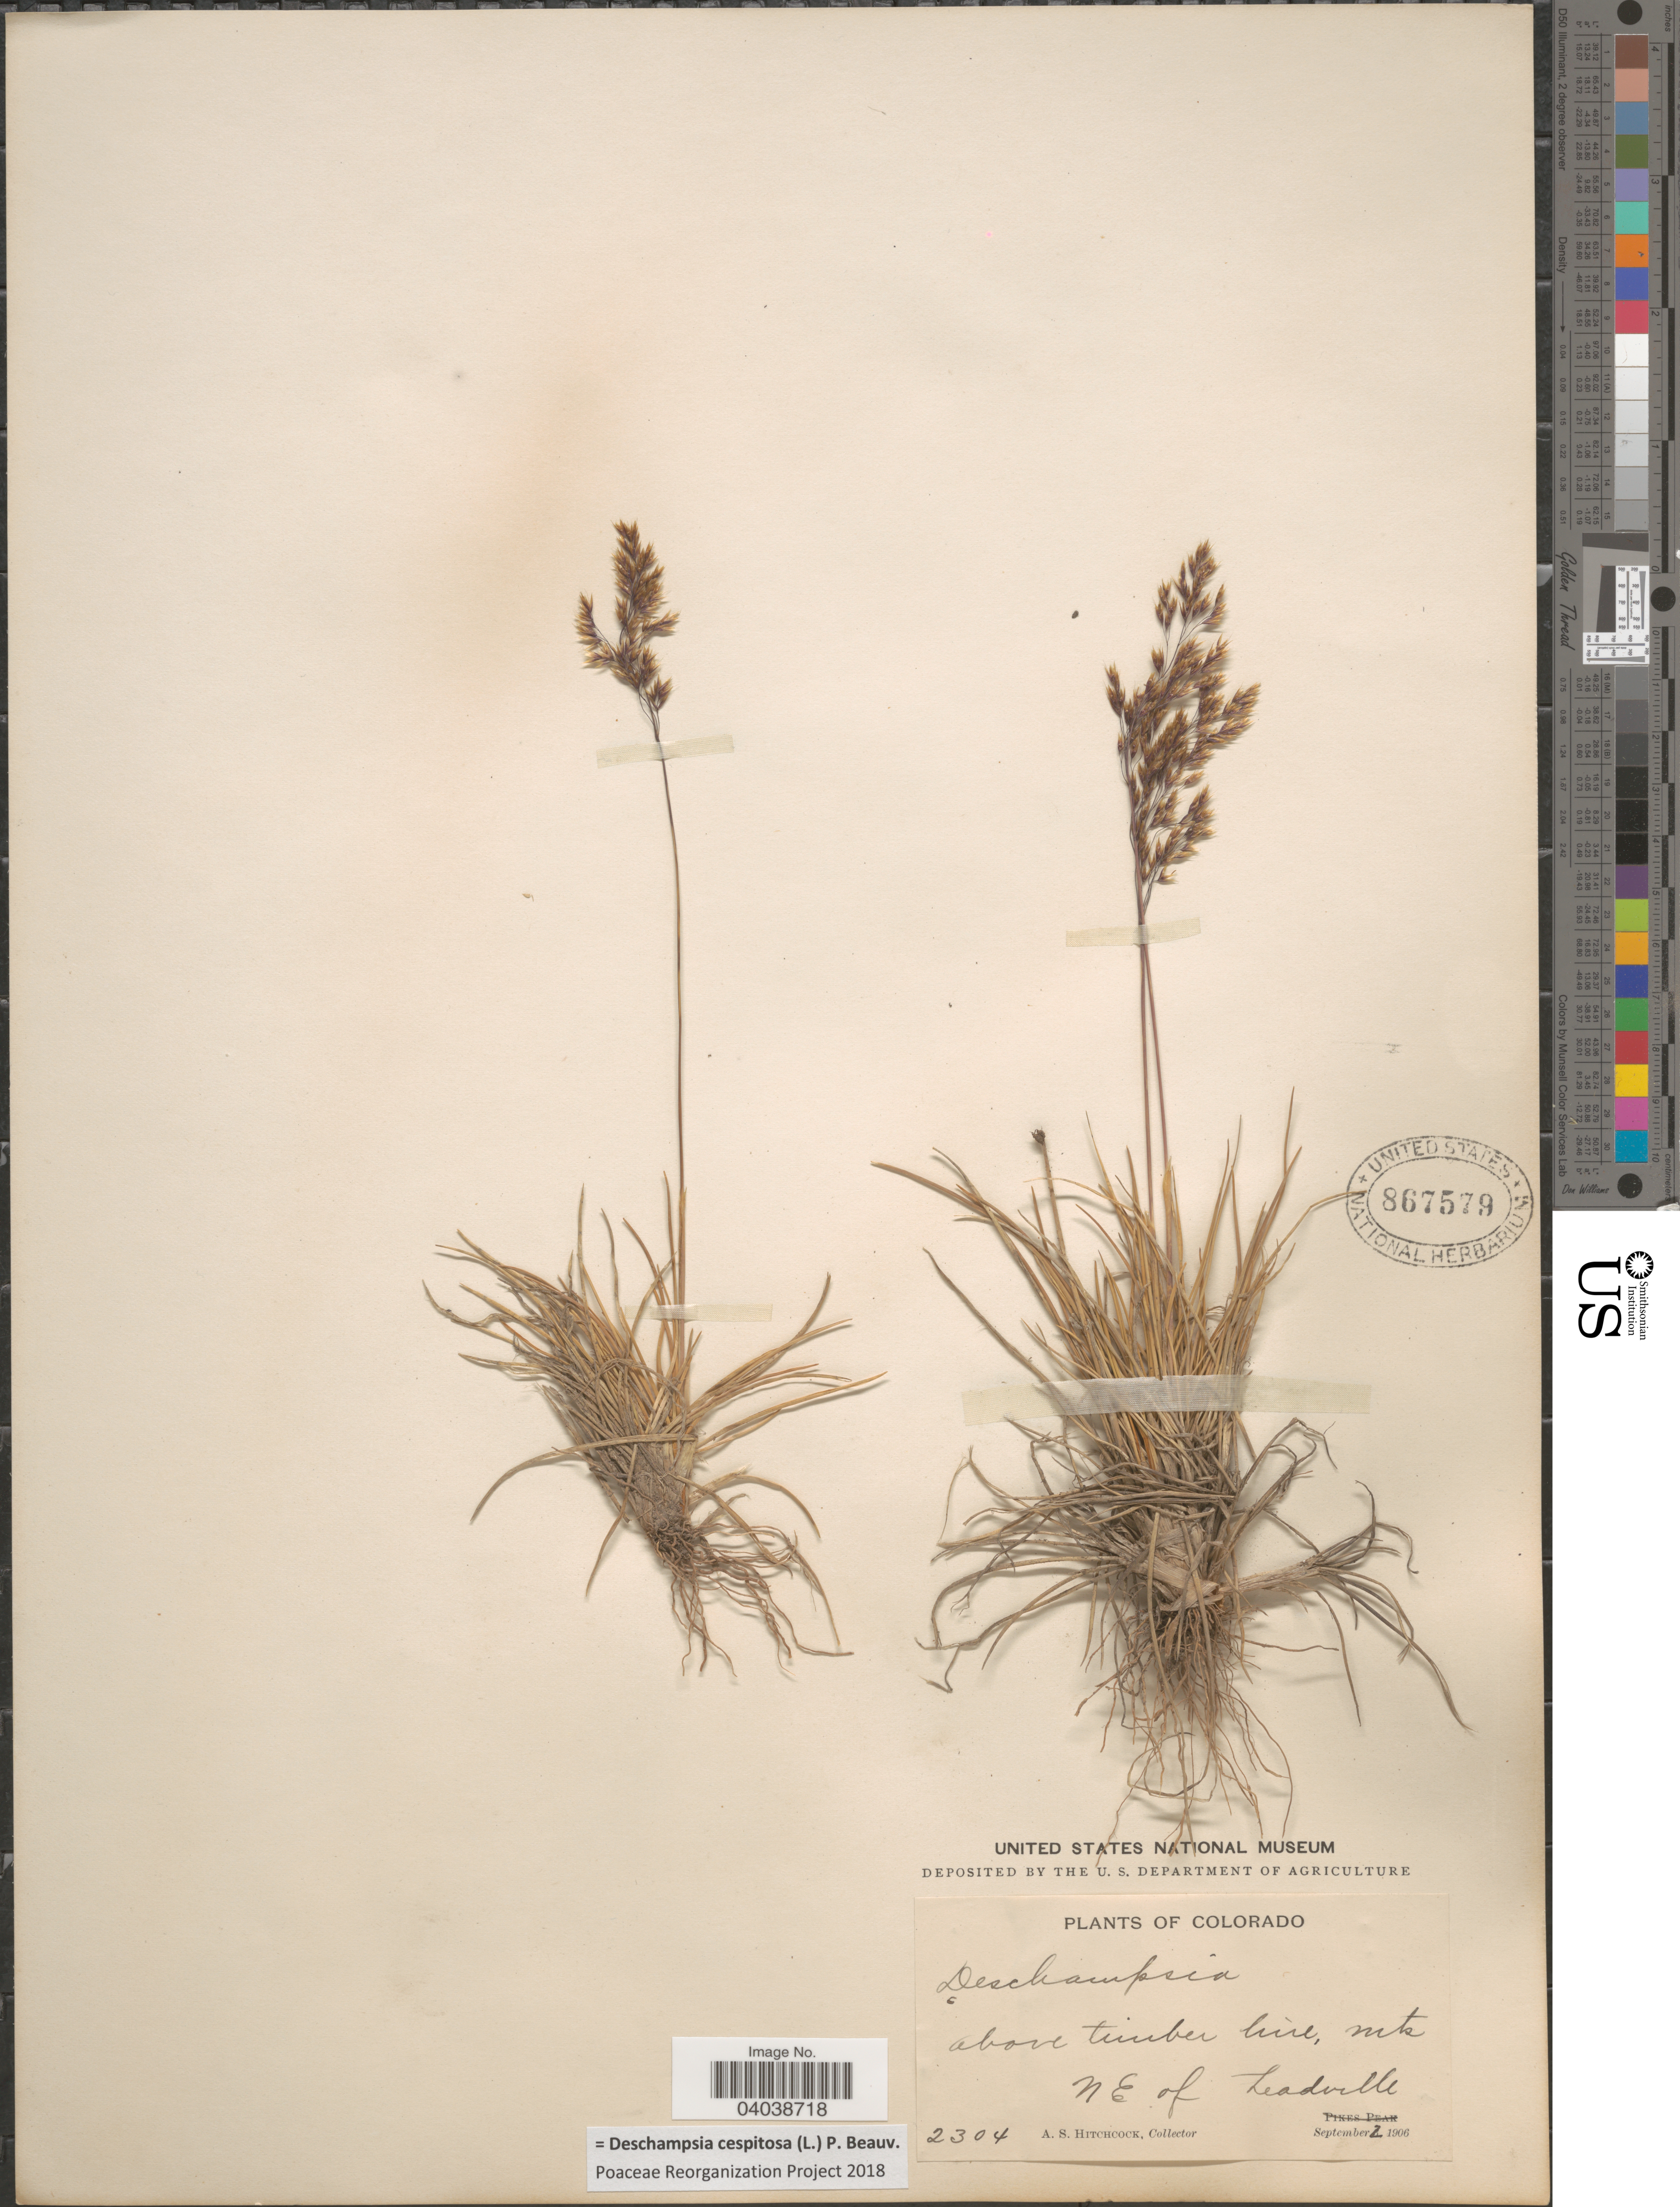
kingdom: Plantae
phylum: Tracheophyta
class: Liliopsida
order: Poales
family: Poaceae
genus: Deschampsia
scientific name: Deschampsia cespitosa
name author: (L.) P. Beauv.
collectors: A. S. Hitchcock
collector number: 2304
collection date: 1906-09-02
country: United States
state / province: Colorado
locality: Above timer line, mts N.E. of Leadville.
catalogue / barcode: US 867579